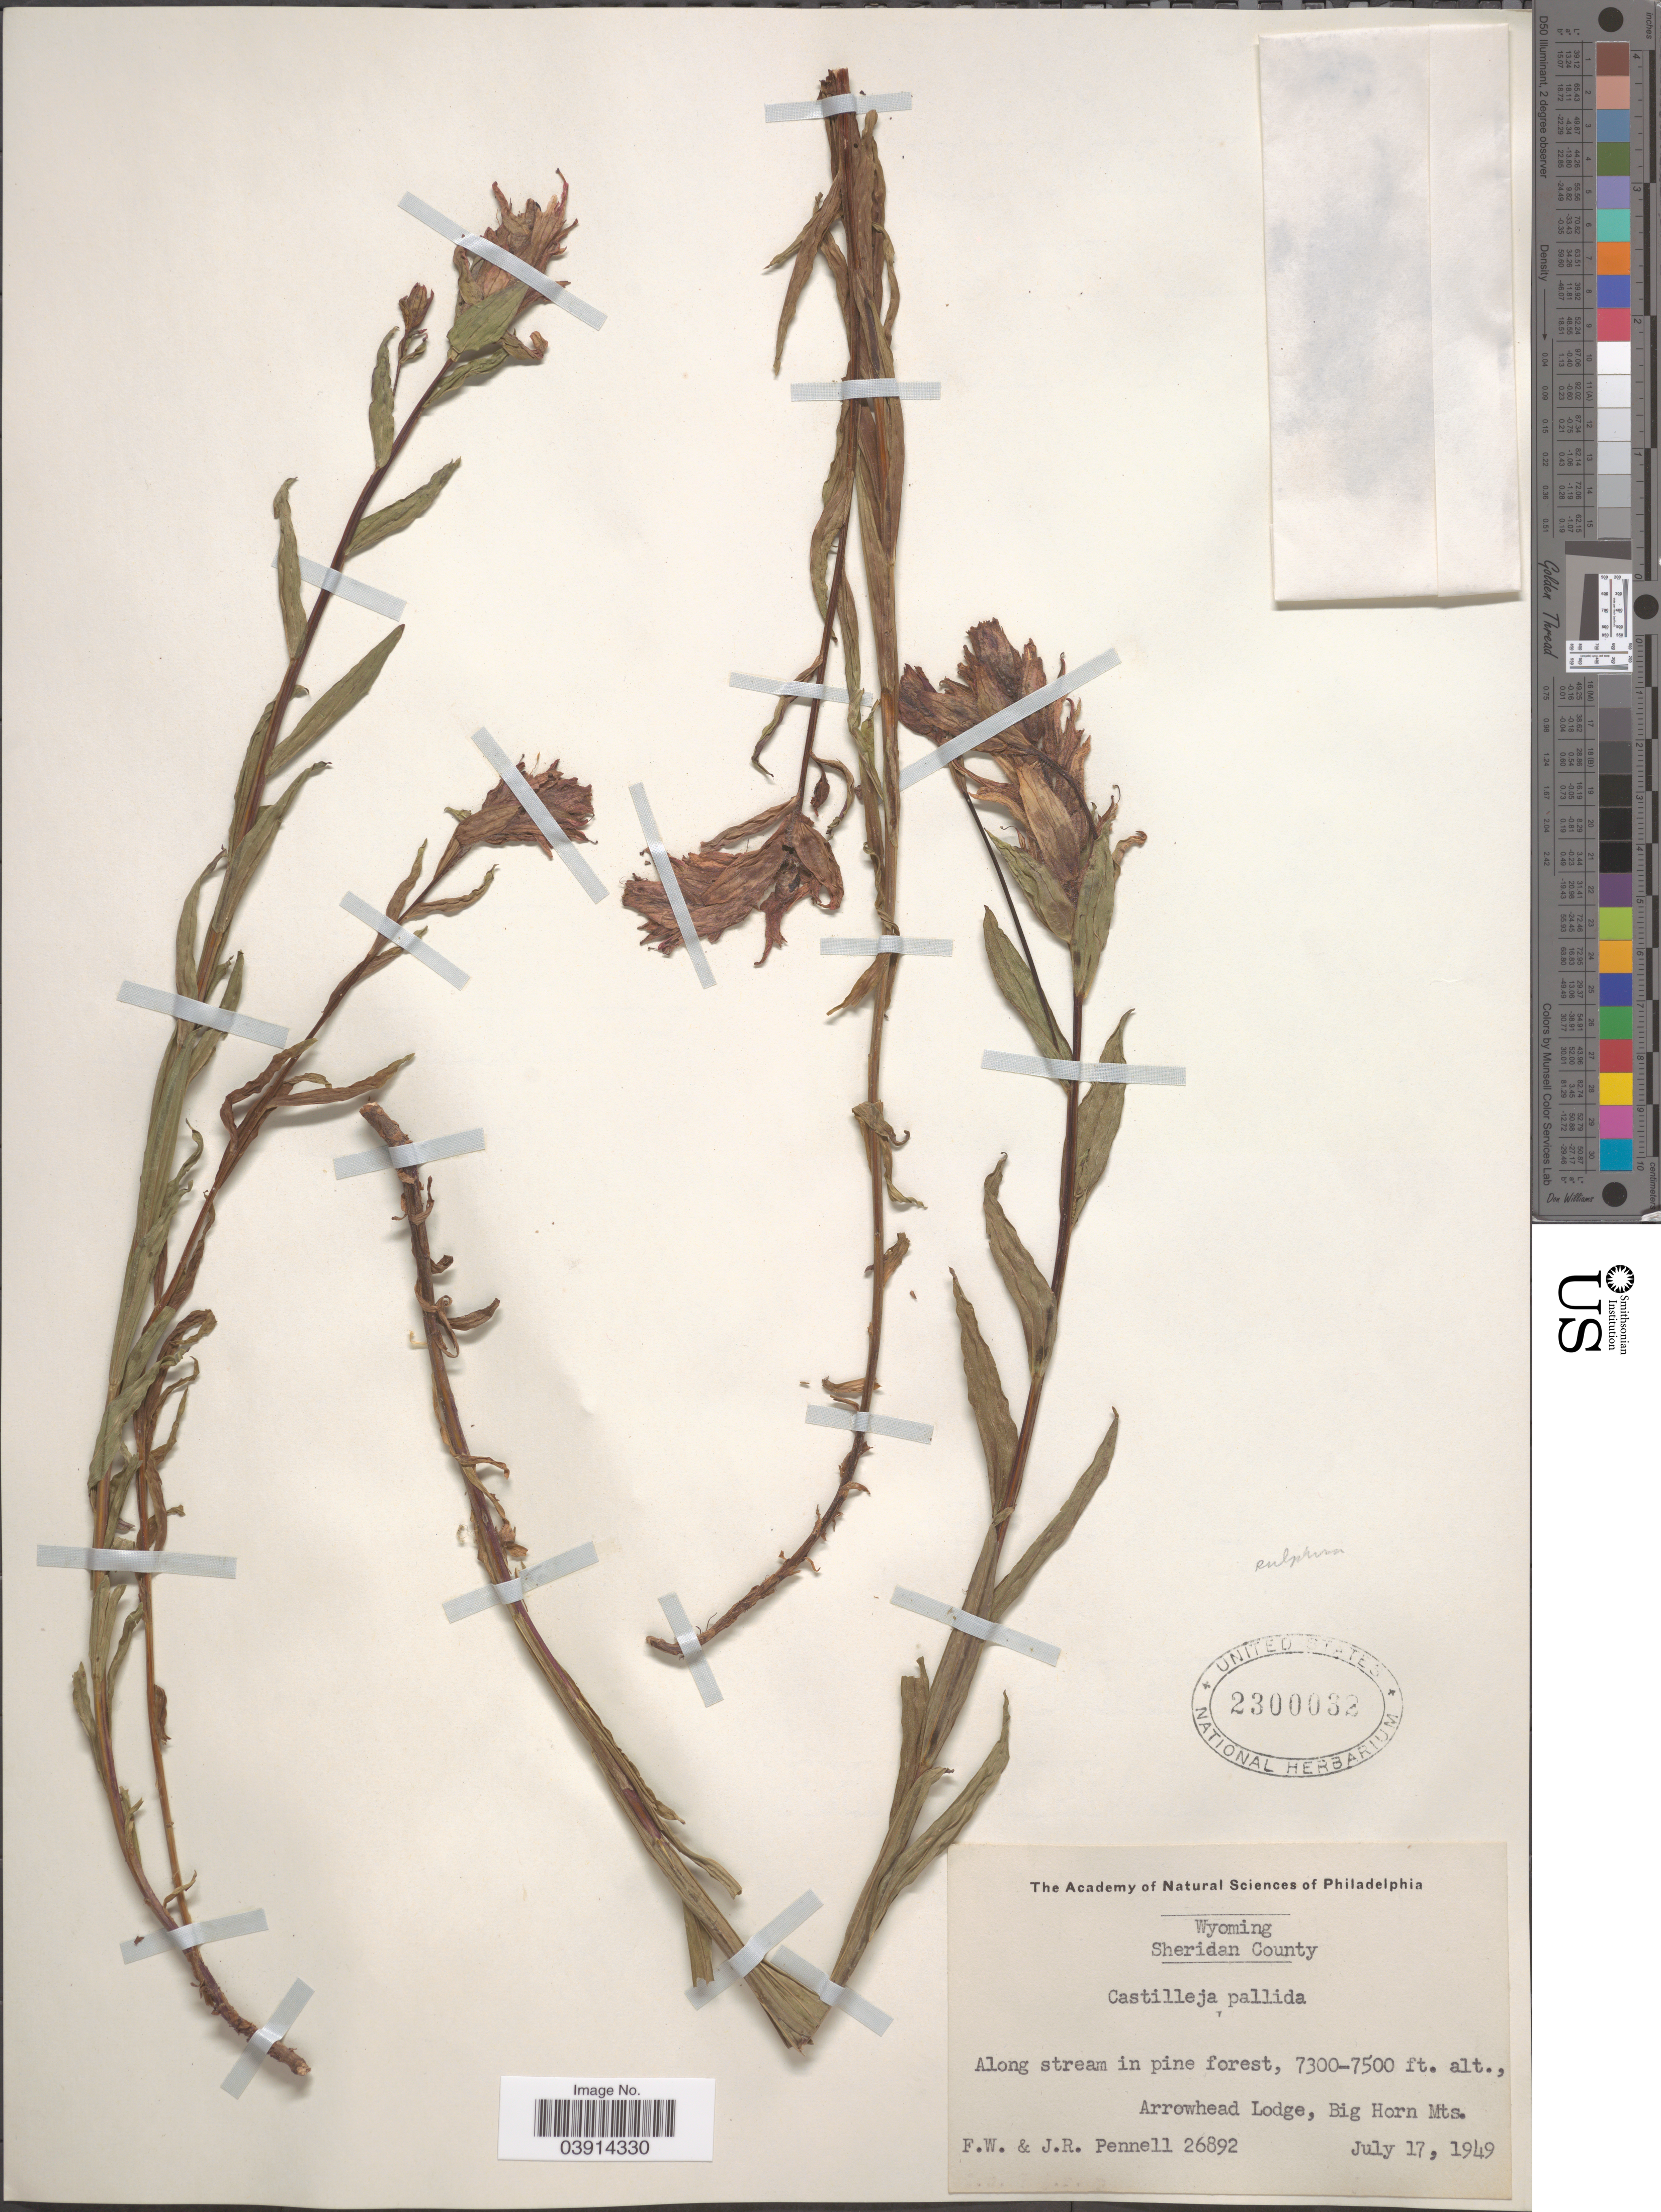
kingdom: Plantae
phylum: Tracheophyta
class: Magnoliopsida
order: Lamiales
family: Orobanchaceae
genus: Castilleja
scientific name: Castilleja sulphurea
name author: Rydb.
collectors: F. W. Pennell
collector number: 26892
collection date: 1949-07-17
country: United States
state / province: Wyoming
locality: Sheridan County. Arrowhead Lodge, Big Horn Mts.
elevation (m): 2225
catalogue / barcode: US 2300032